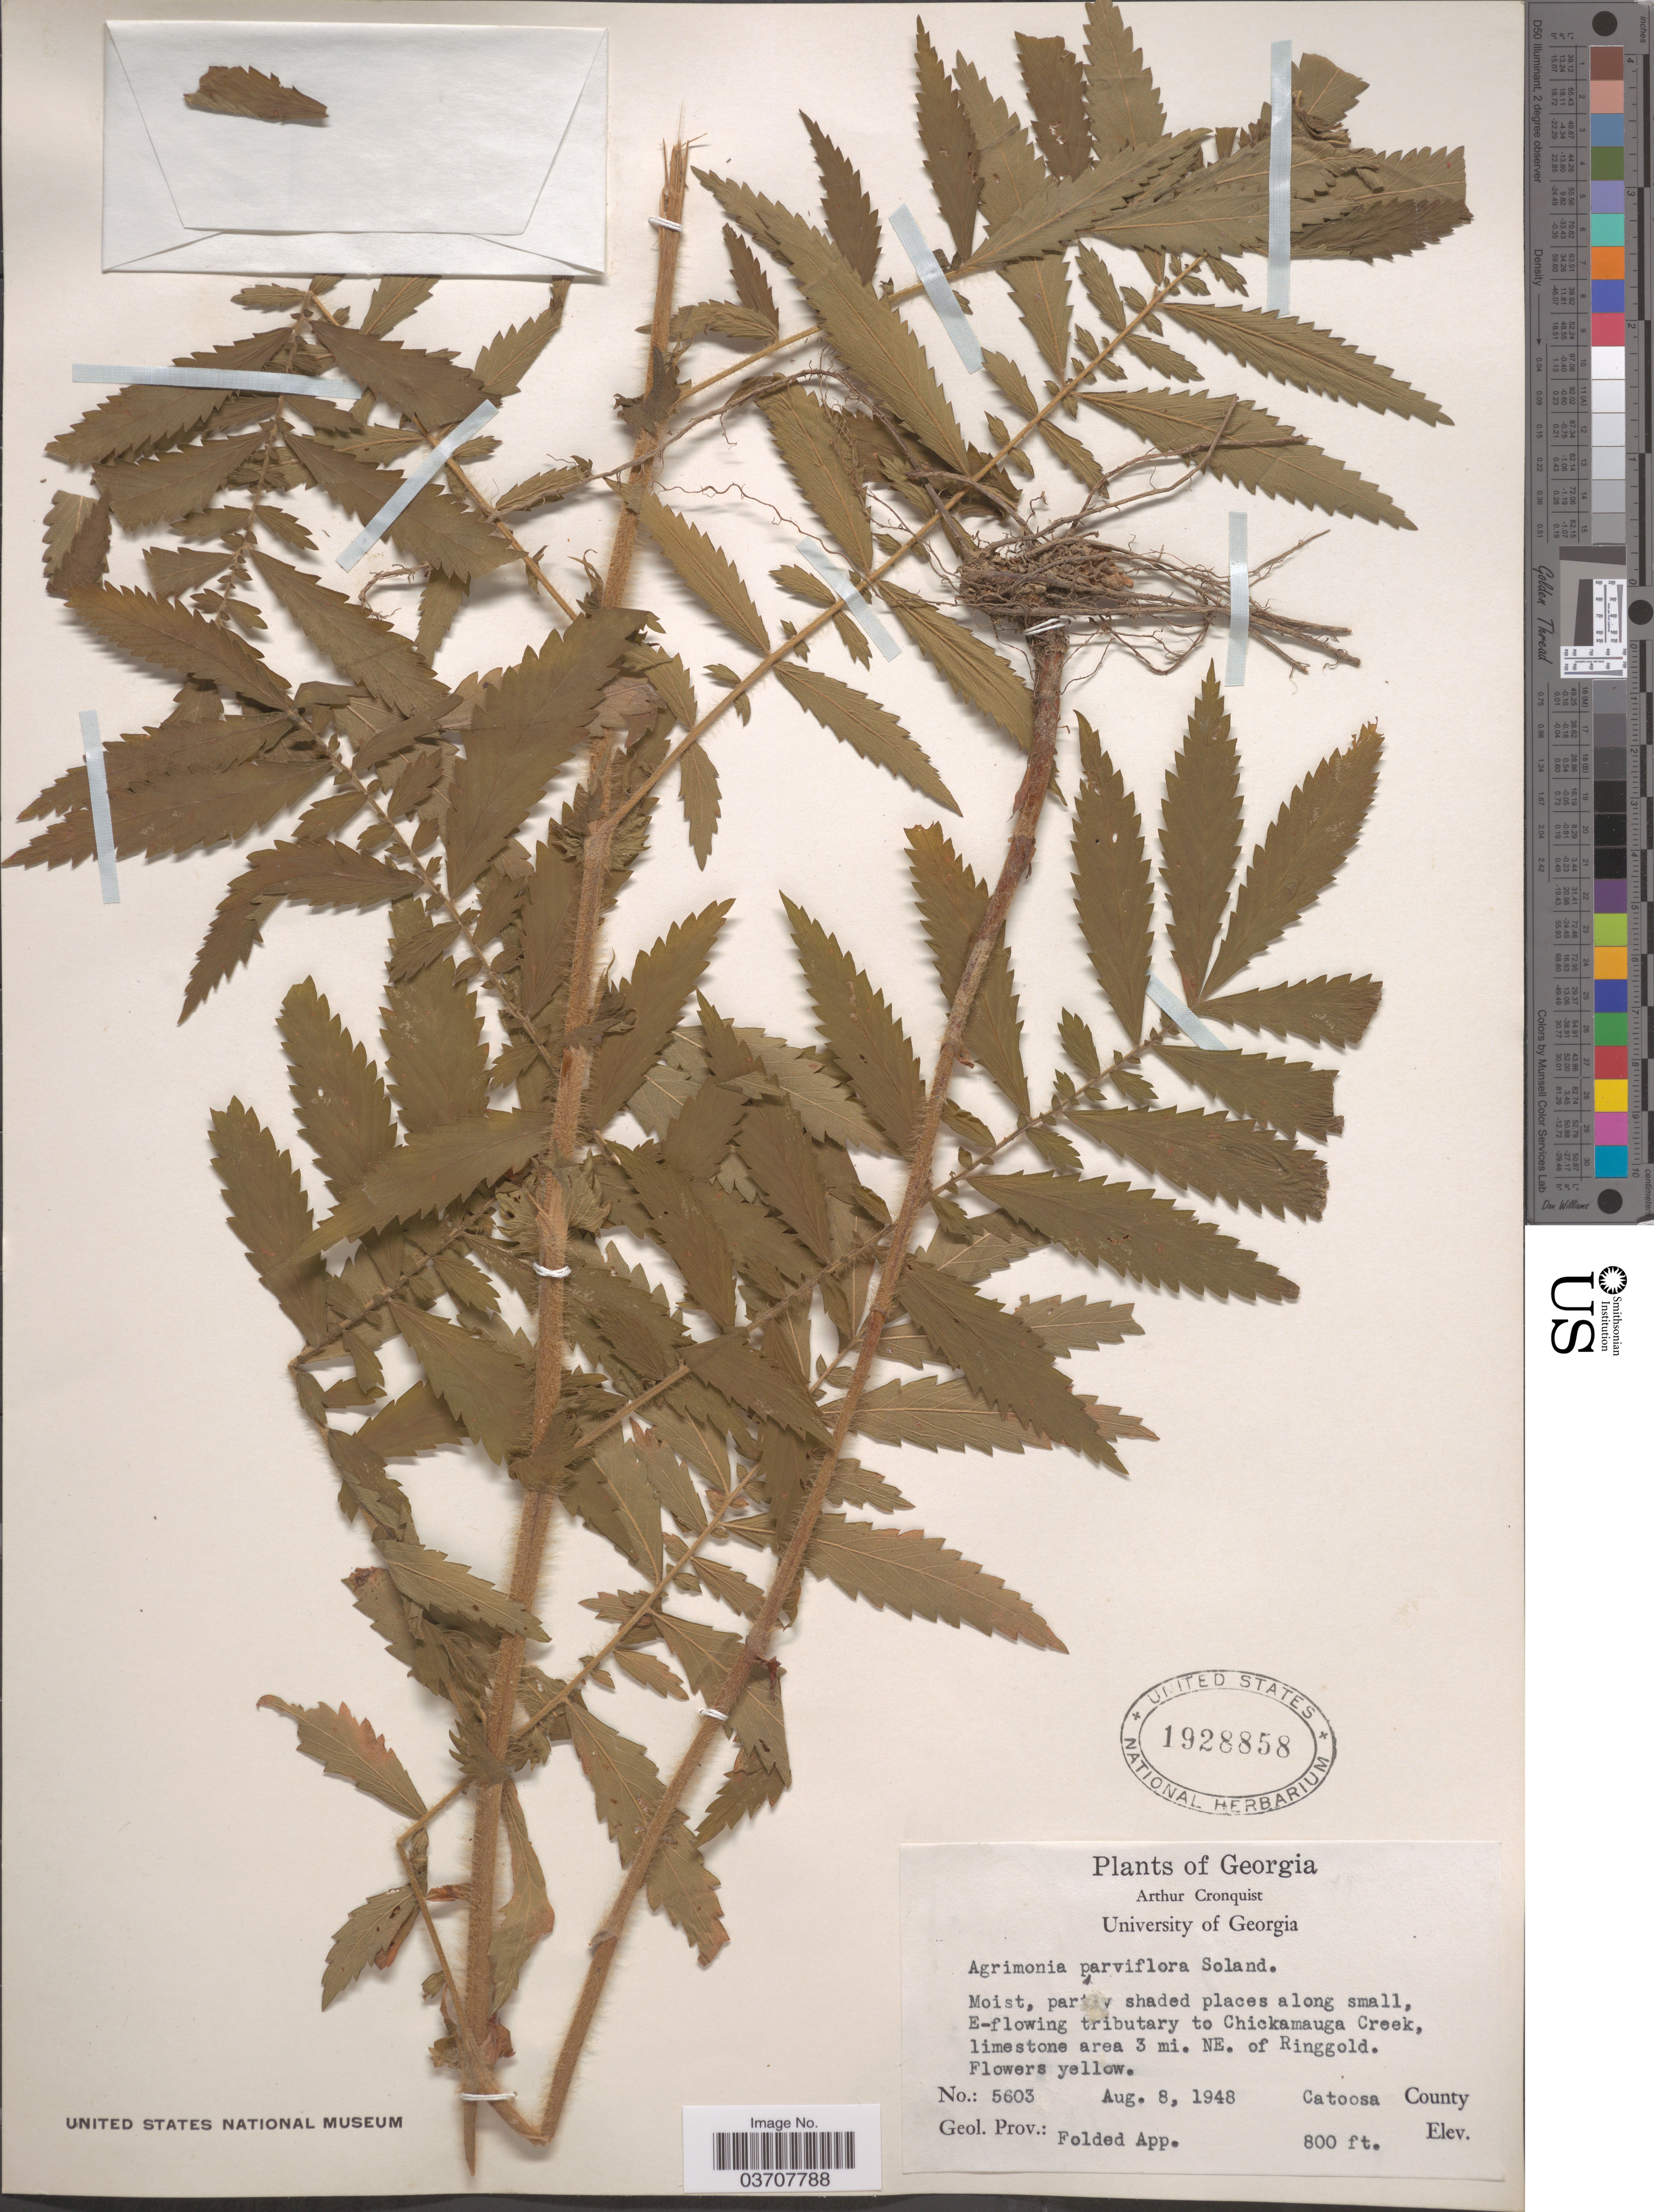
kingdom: Plantae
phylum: Tracheophyta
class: Magnoliopsida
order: Rosales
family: Rosaceae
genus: Agrimonia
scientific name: Agrimonia parviflora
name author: Aiton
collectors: A. J. Cronquist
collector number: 5603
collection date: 1948-08-08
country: United States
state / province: Georgia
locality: E-flowing tributary to Chickamauga Creek, limestone area 3 mi. NE. of Ringgold. Catoosa County.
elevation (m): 244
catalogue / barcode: US 1928858